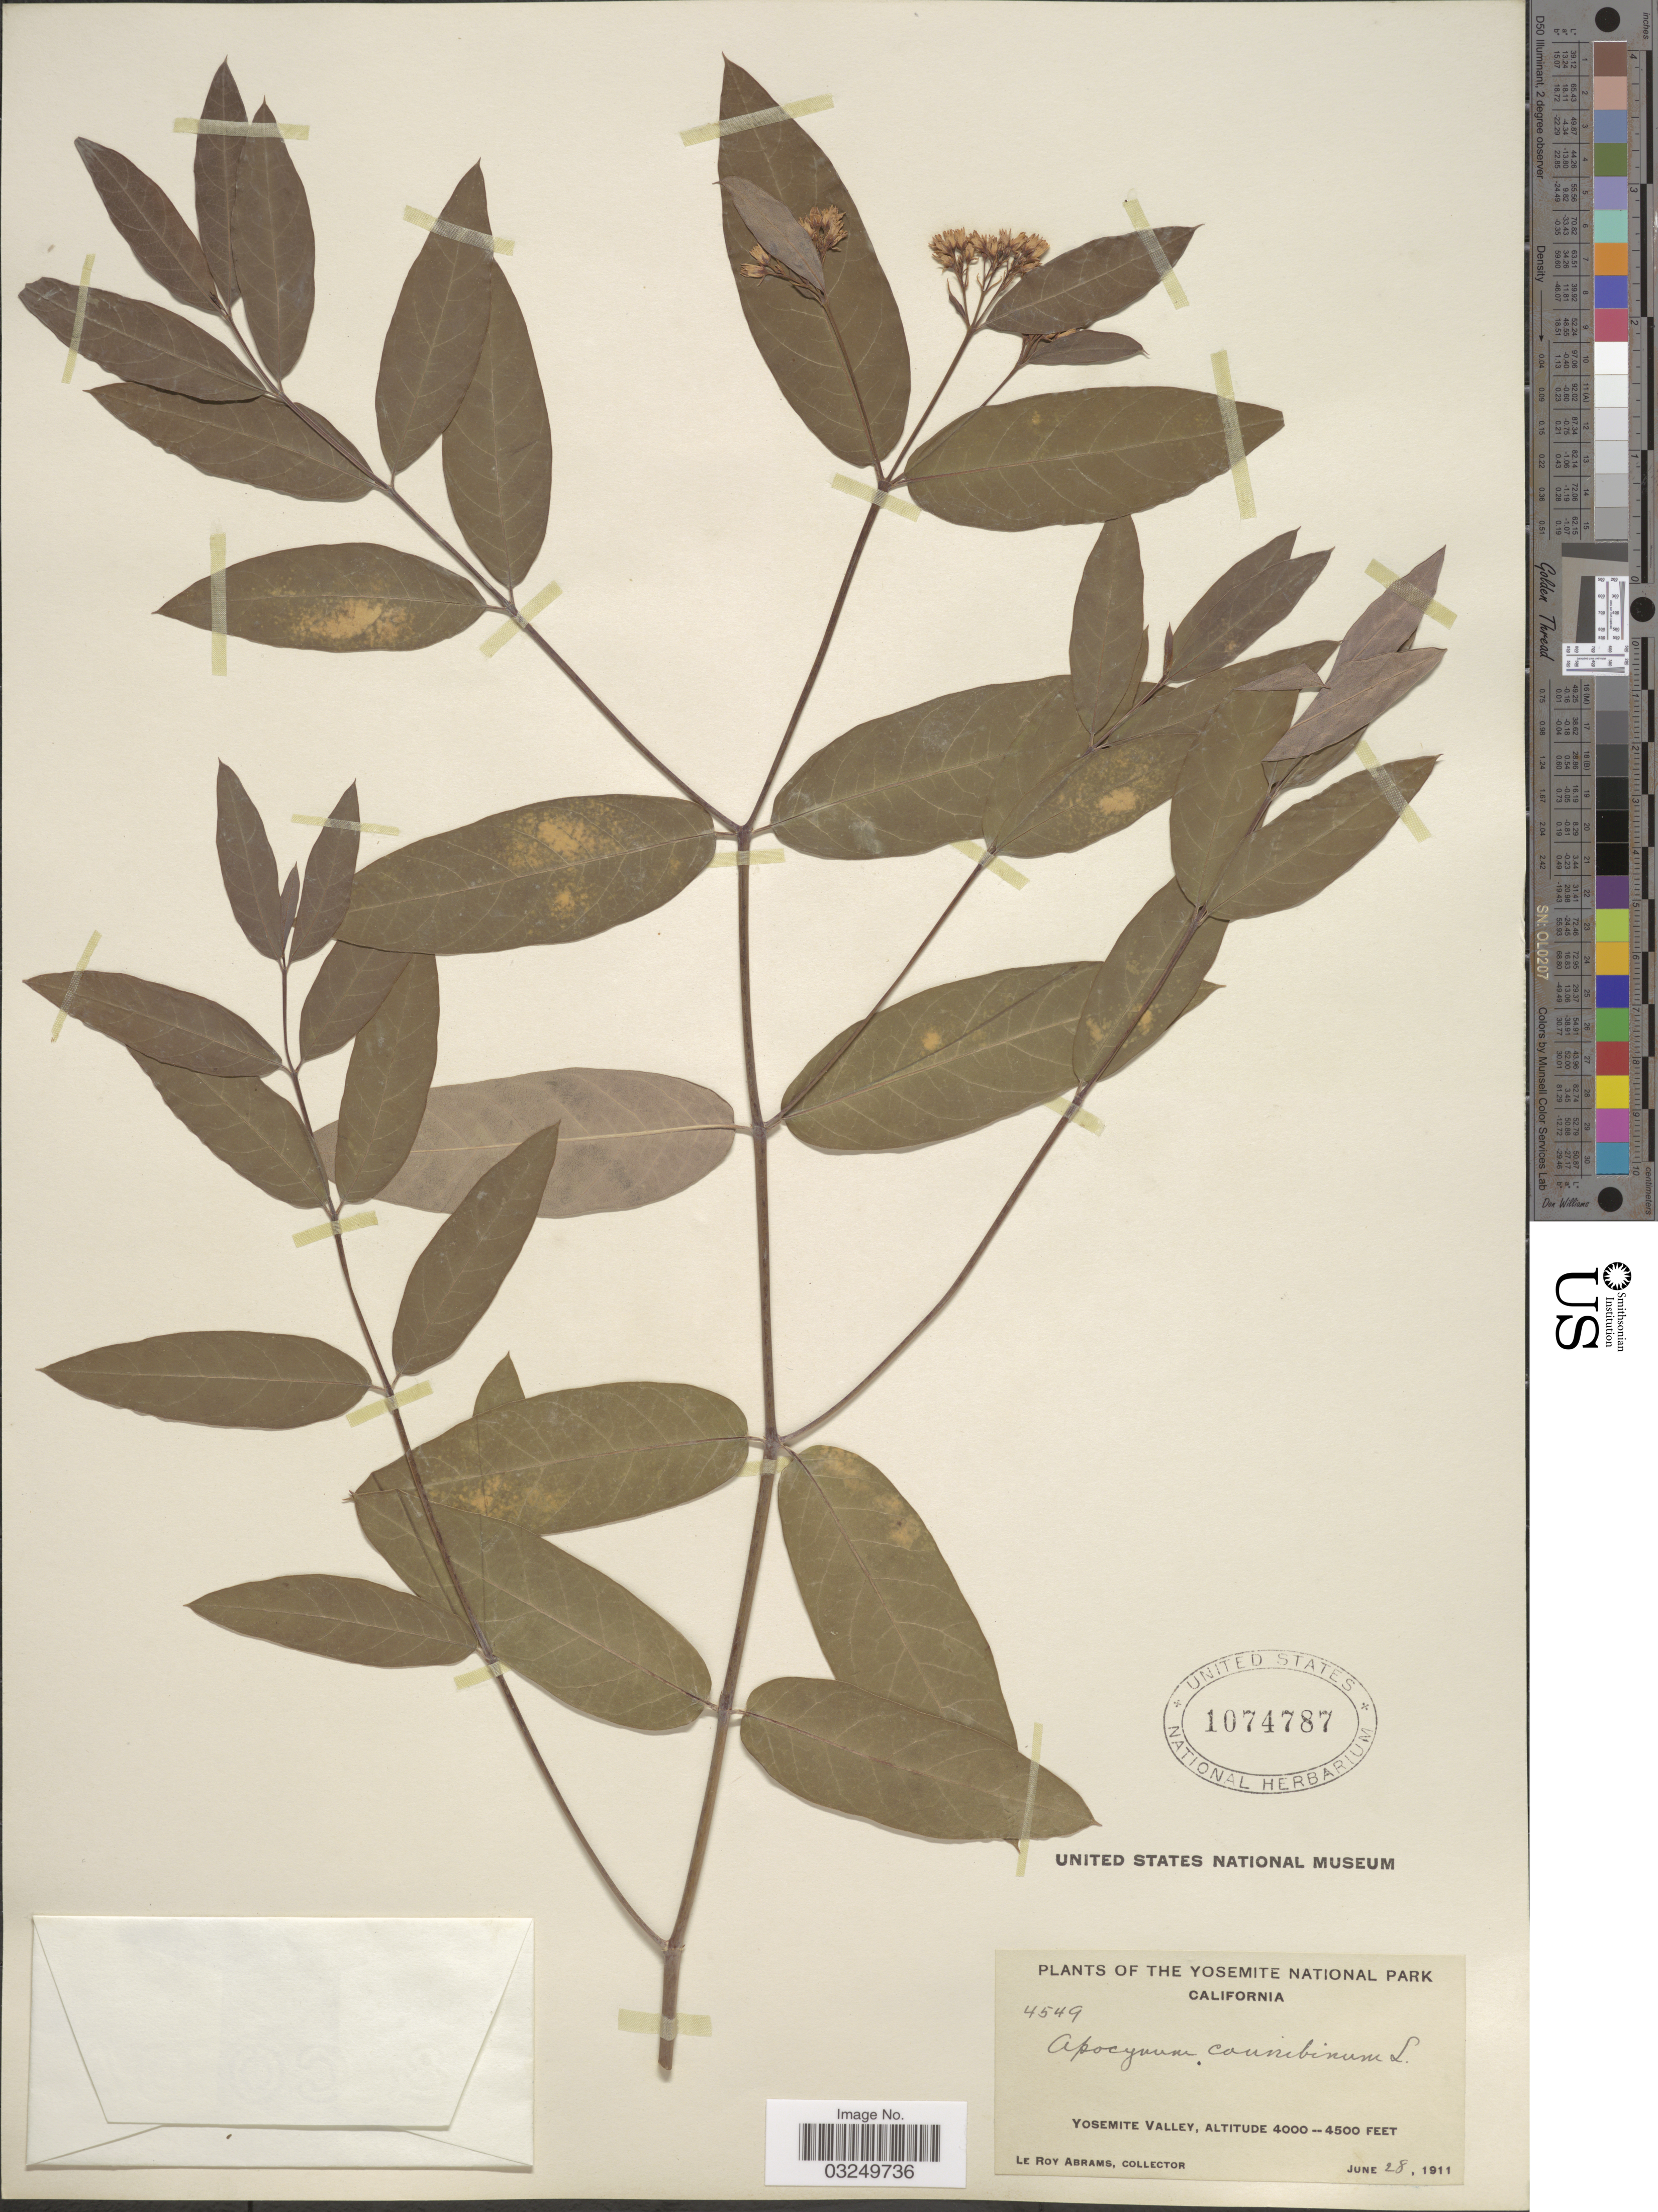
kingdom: Plantae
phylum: Tracheophyta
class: Magnoliopsida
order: Gentianales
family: Apocynaceae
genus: Apocynum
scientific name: Apocynum cannabinum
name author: L.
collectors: L. Abrams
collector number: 4549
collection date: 1911-06-28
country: United States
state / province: California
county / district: Mariposa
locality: Yosemite National Park. Yosemite Valley.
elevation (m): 1219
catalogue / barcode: US 1074787